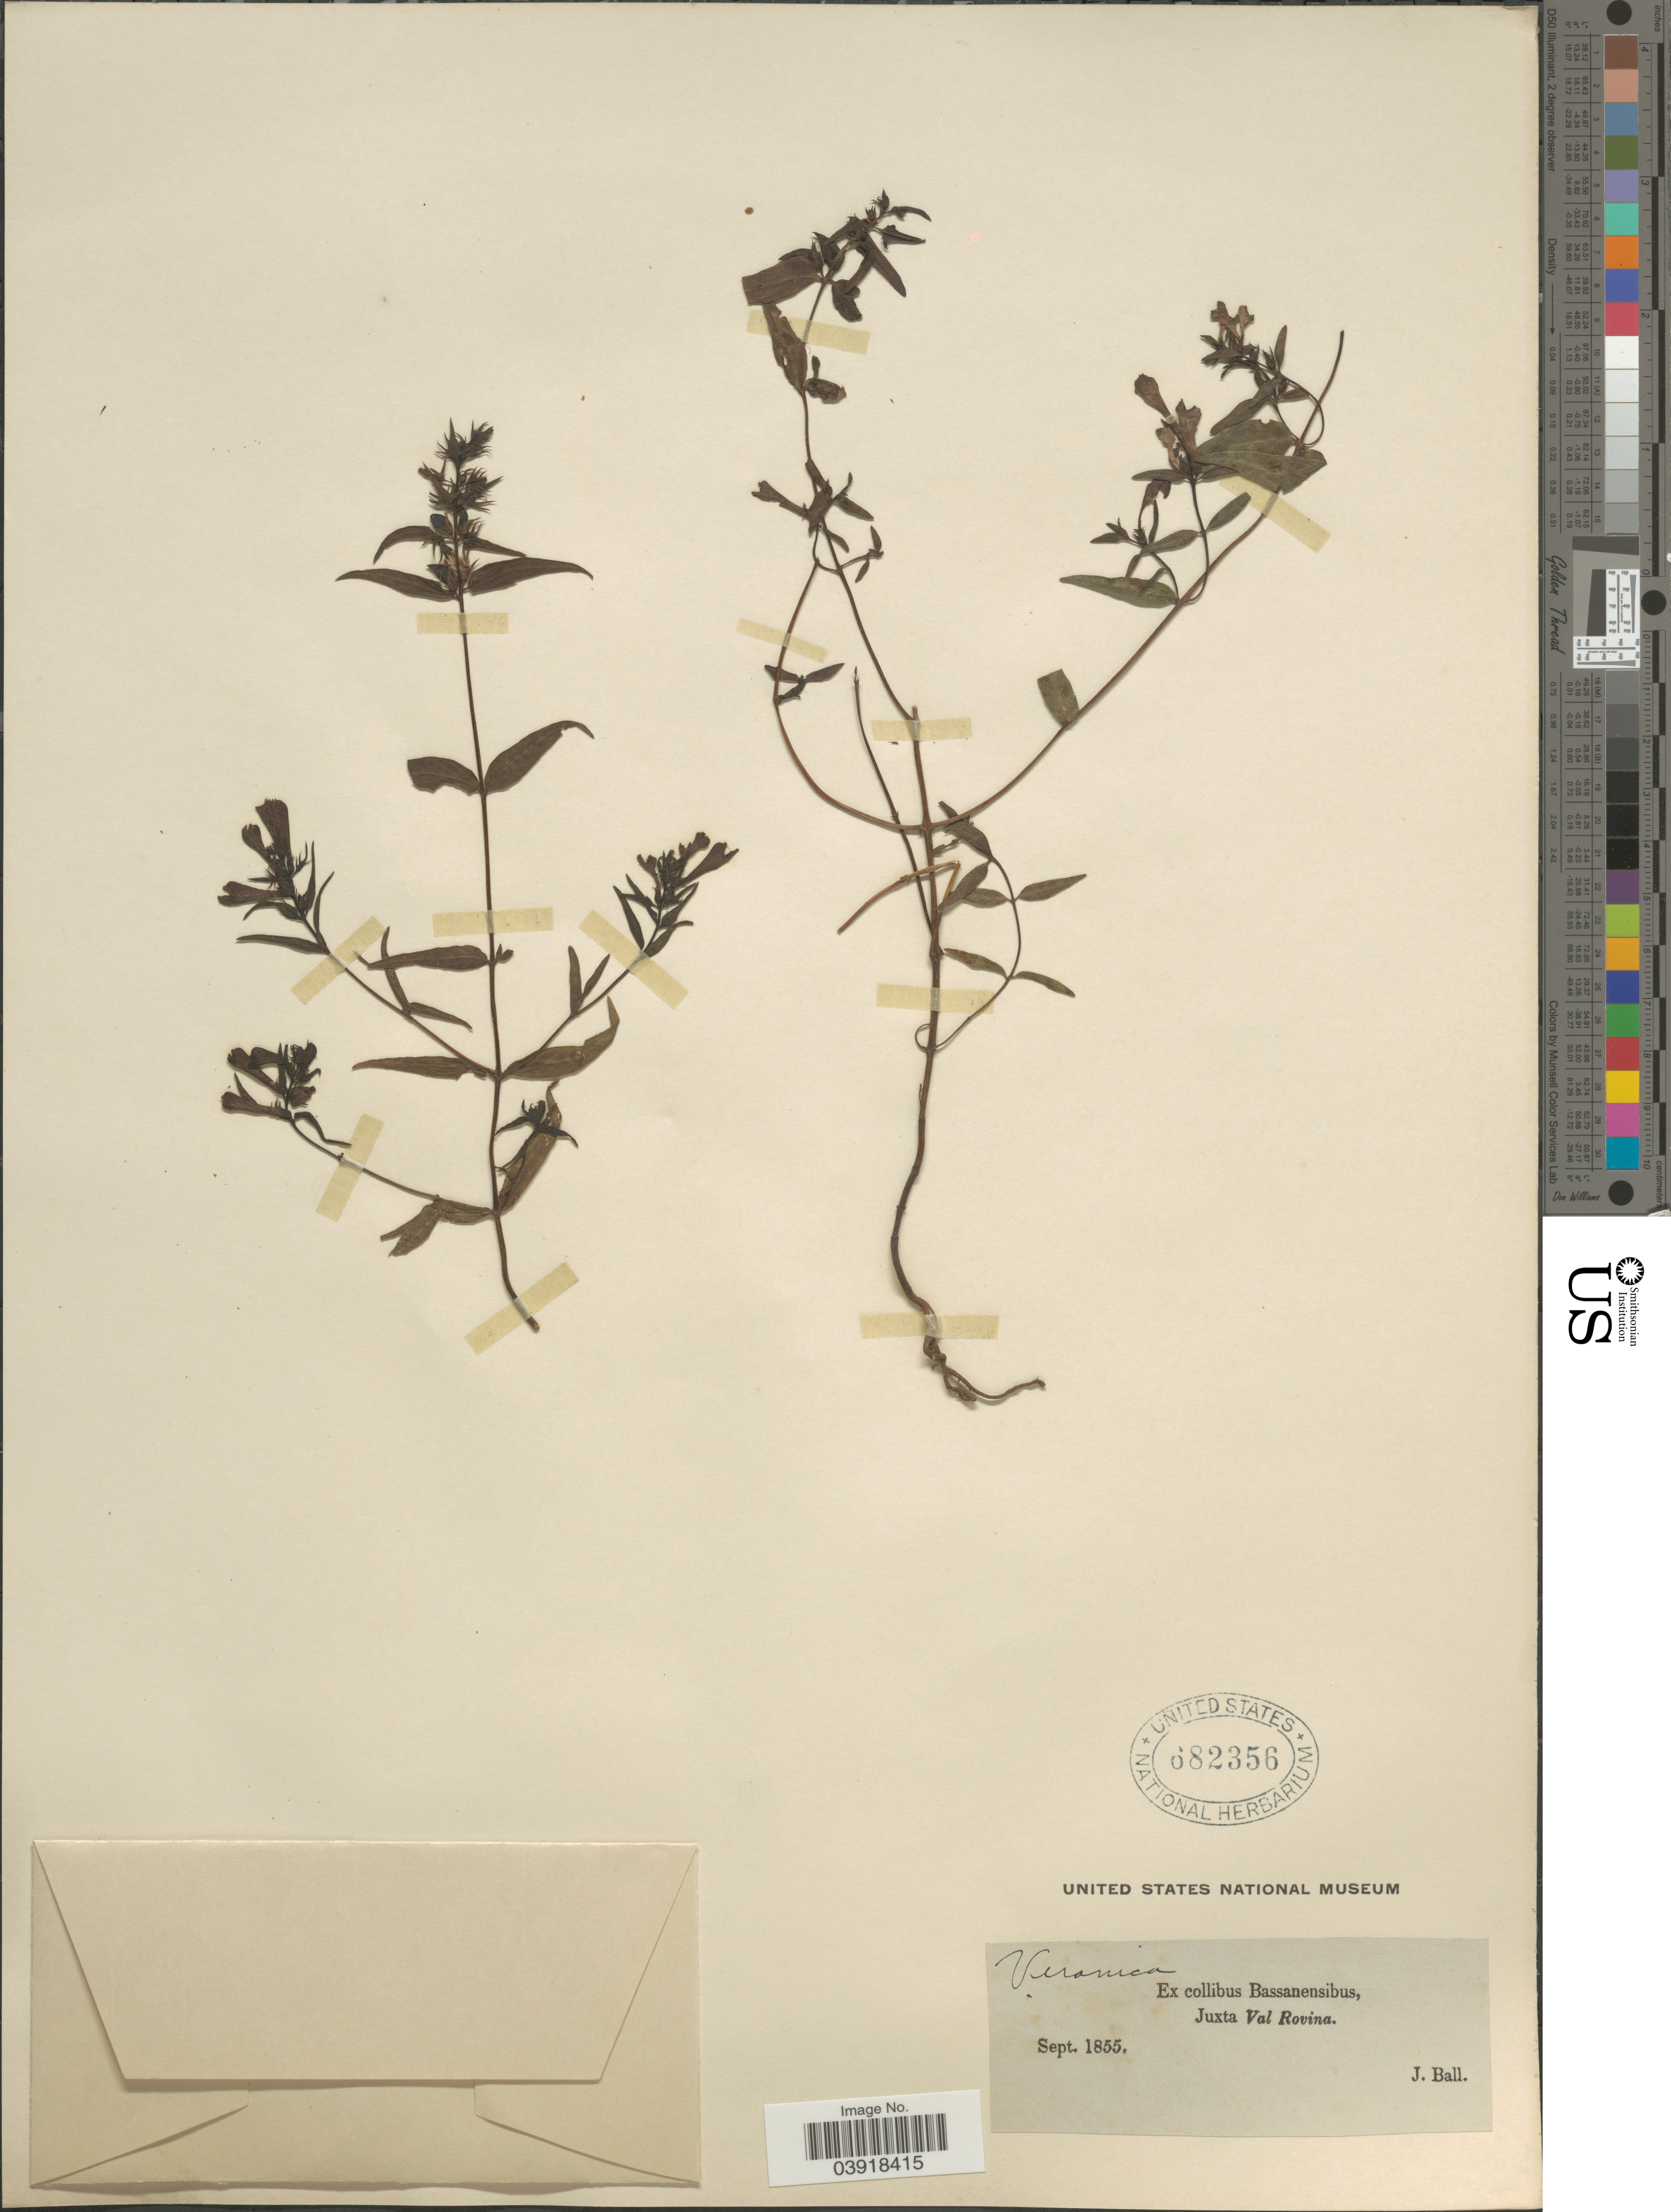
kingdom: Plantae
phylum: Tracheophyta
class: Magnoliopsida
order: Lamiales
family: Orobanchaceae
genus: Melampyrum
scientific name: Melampyrum sp.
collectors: J. Ball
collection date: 1855-09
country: Switzerland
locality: Ex collibus Bassanensibus, Juxta Val Rovina.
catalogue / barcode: US 682356